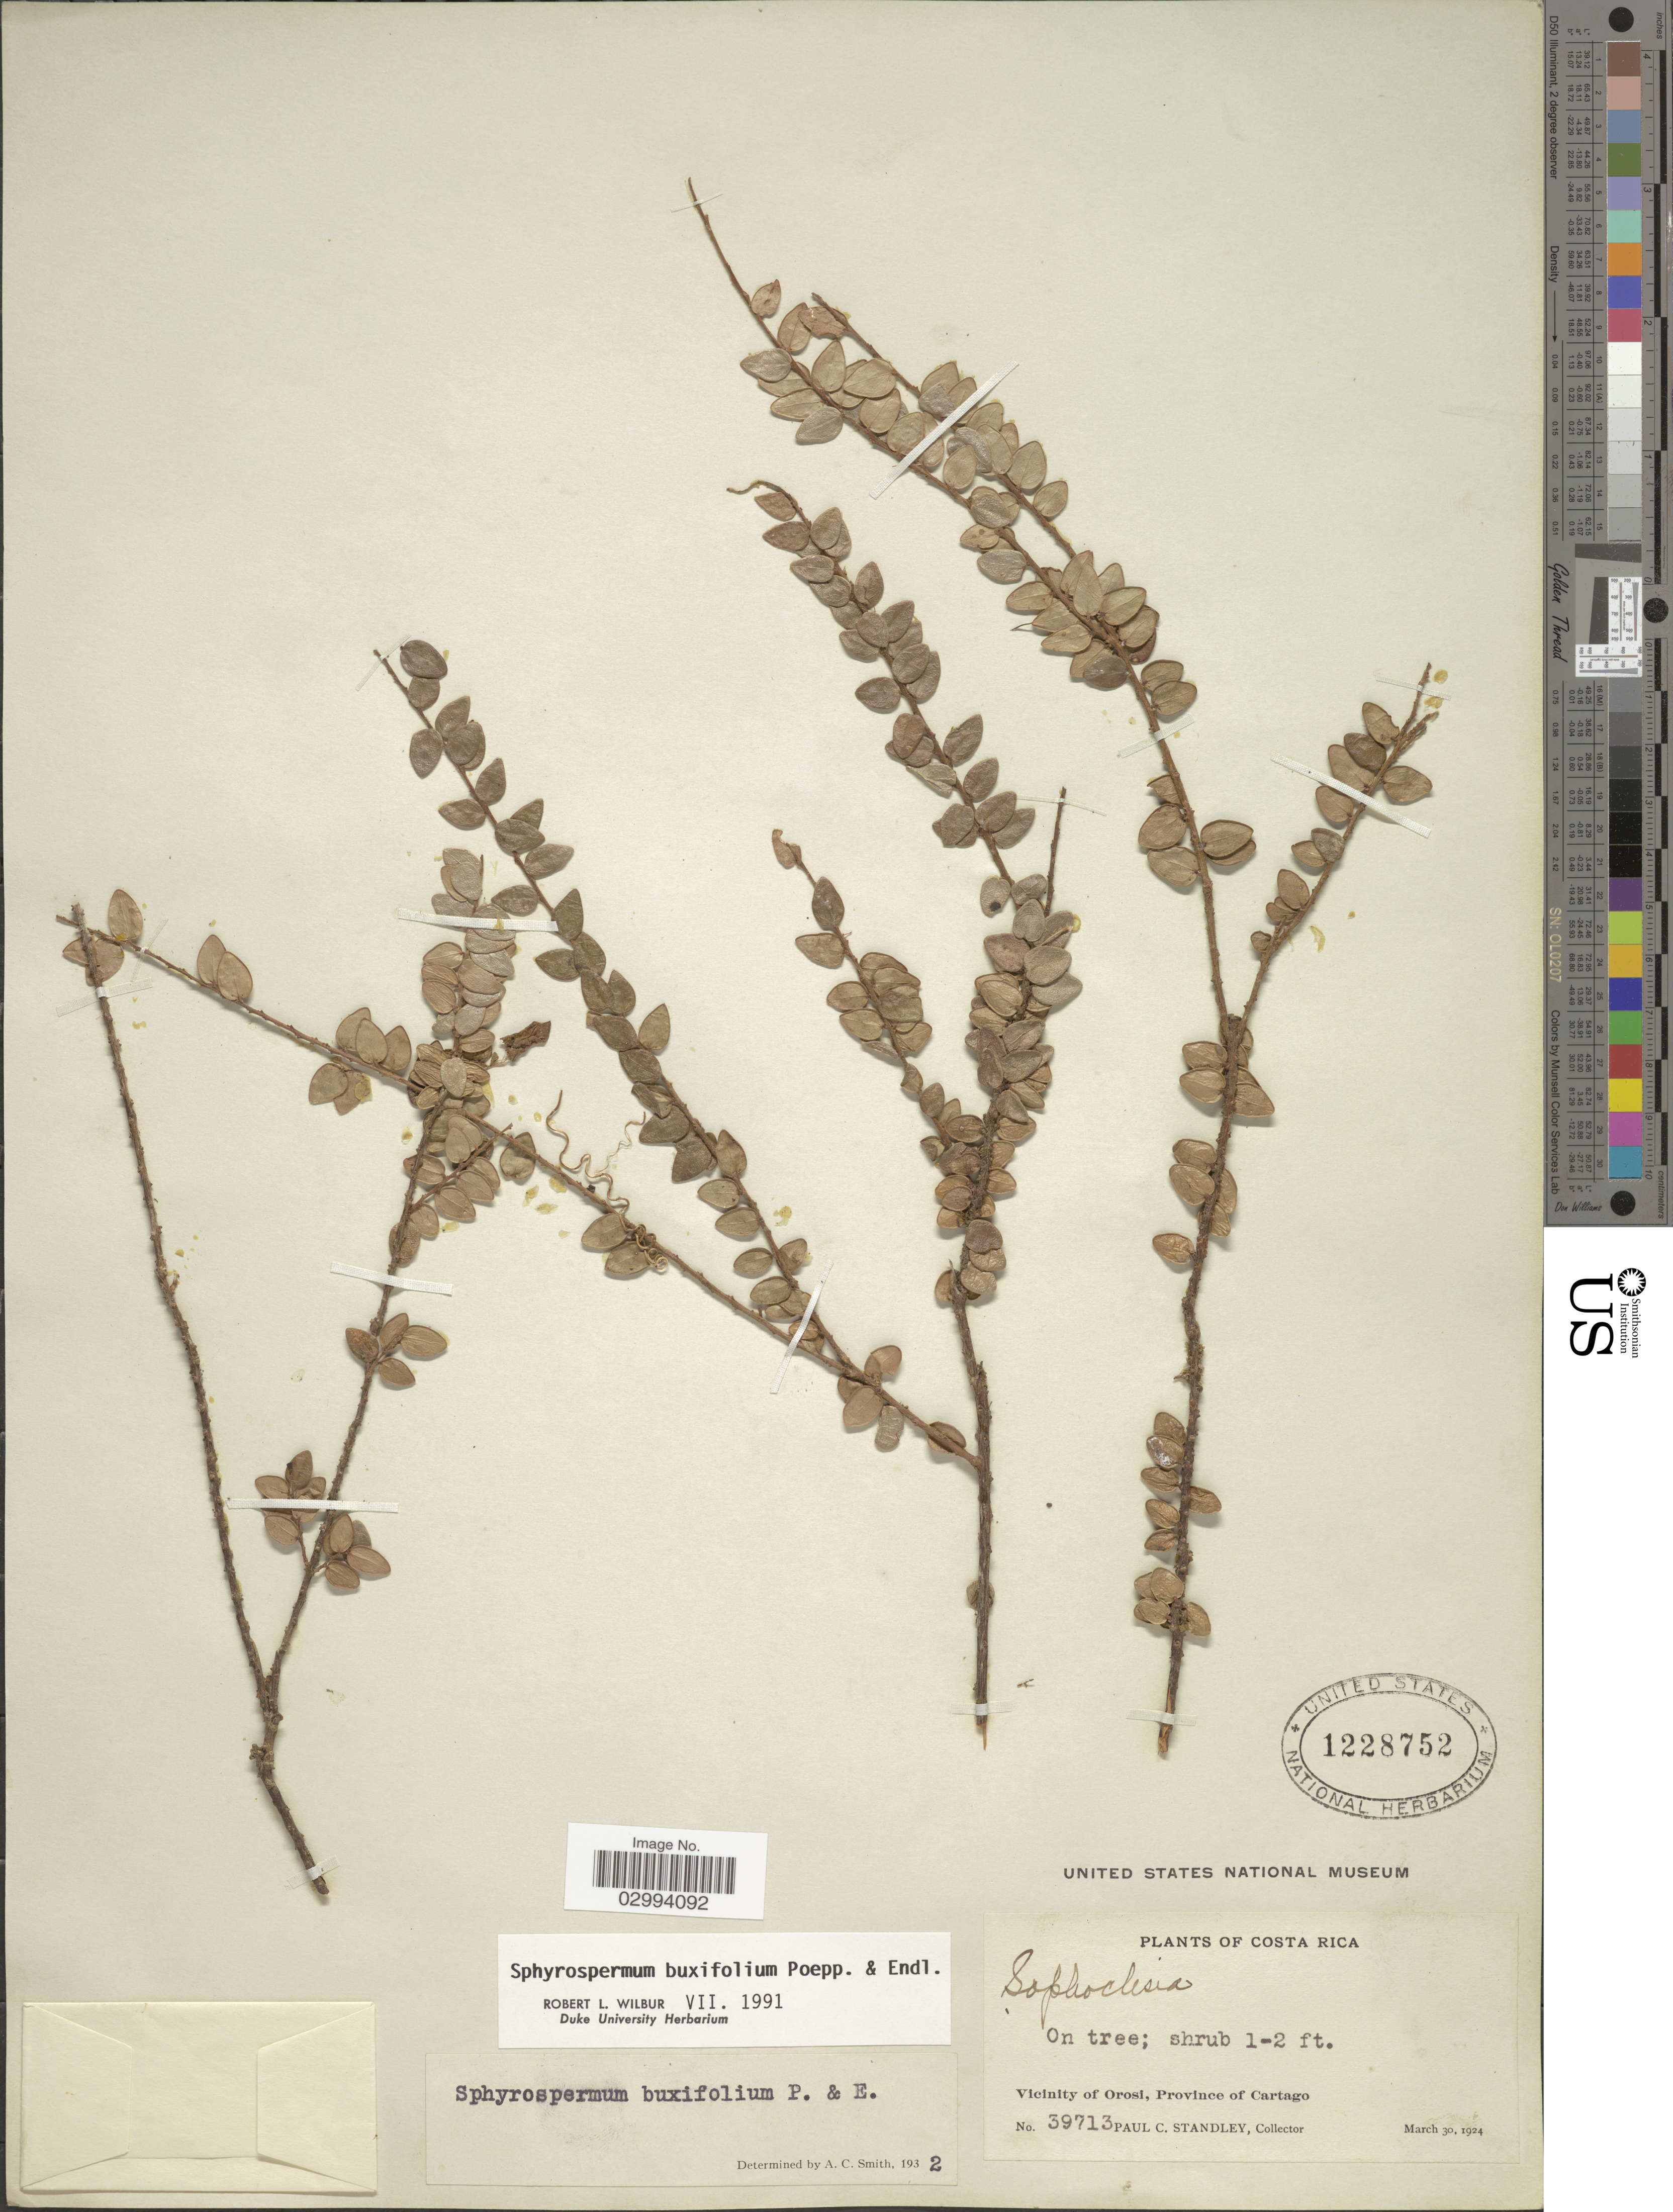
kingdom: Plantae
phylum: Tracheophyta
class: Magnoliopsida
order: Ericales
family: Ericaceae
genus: Sphyrospermum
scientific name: Sphyrospermum buxifolium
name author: Poepp. & Endl.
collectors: P. C. Standley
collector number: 39713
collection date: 1924-03-30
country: Costa Rica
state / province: Cartago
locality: Vicinity of Orosi.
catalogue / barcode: US 1228752